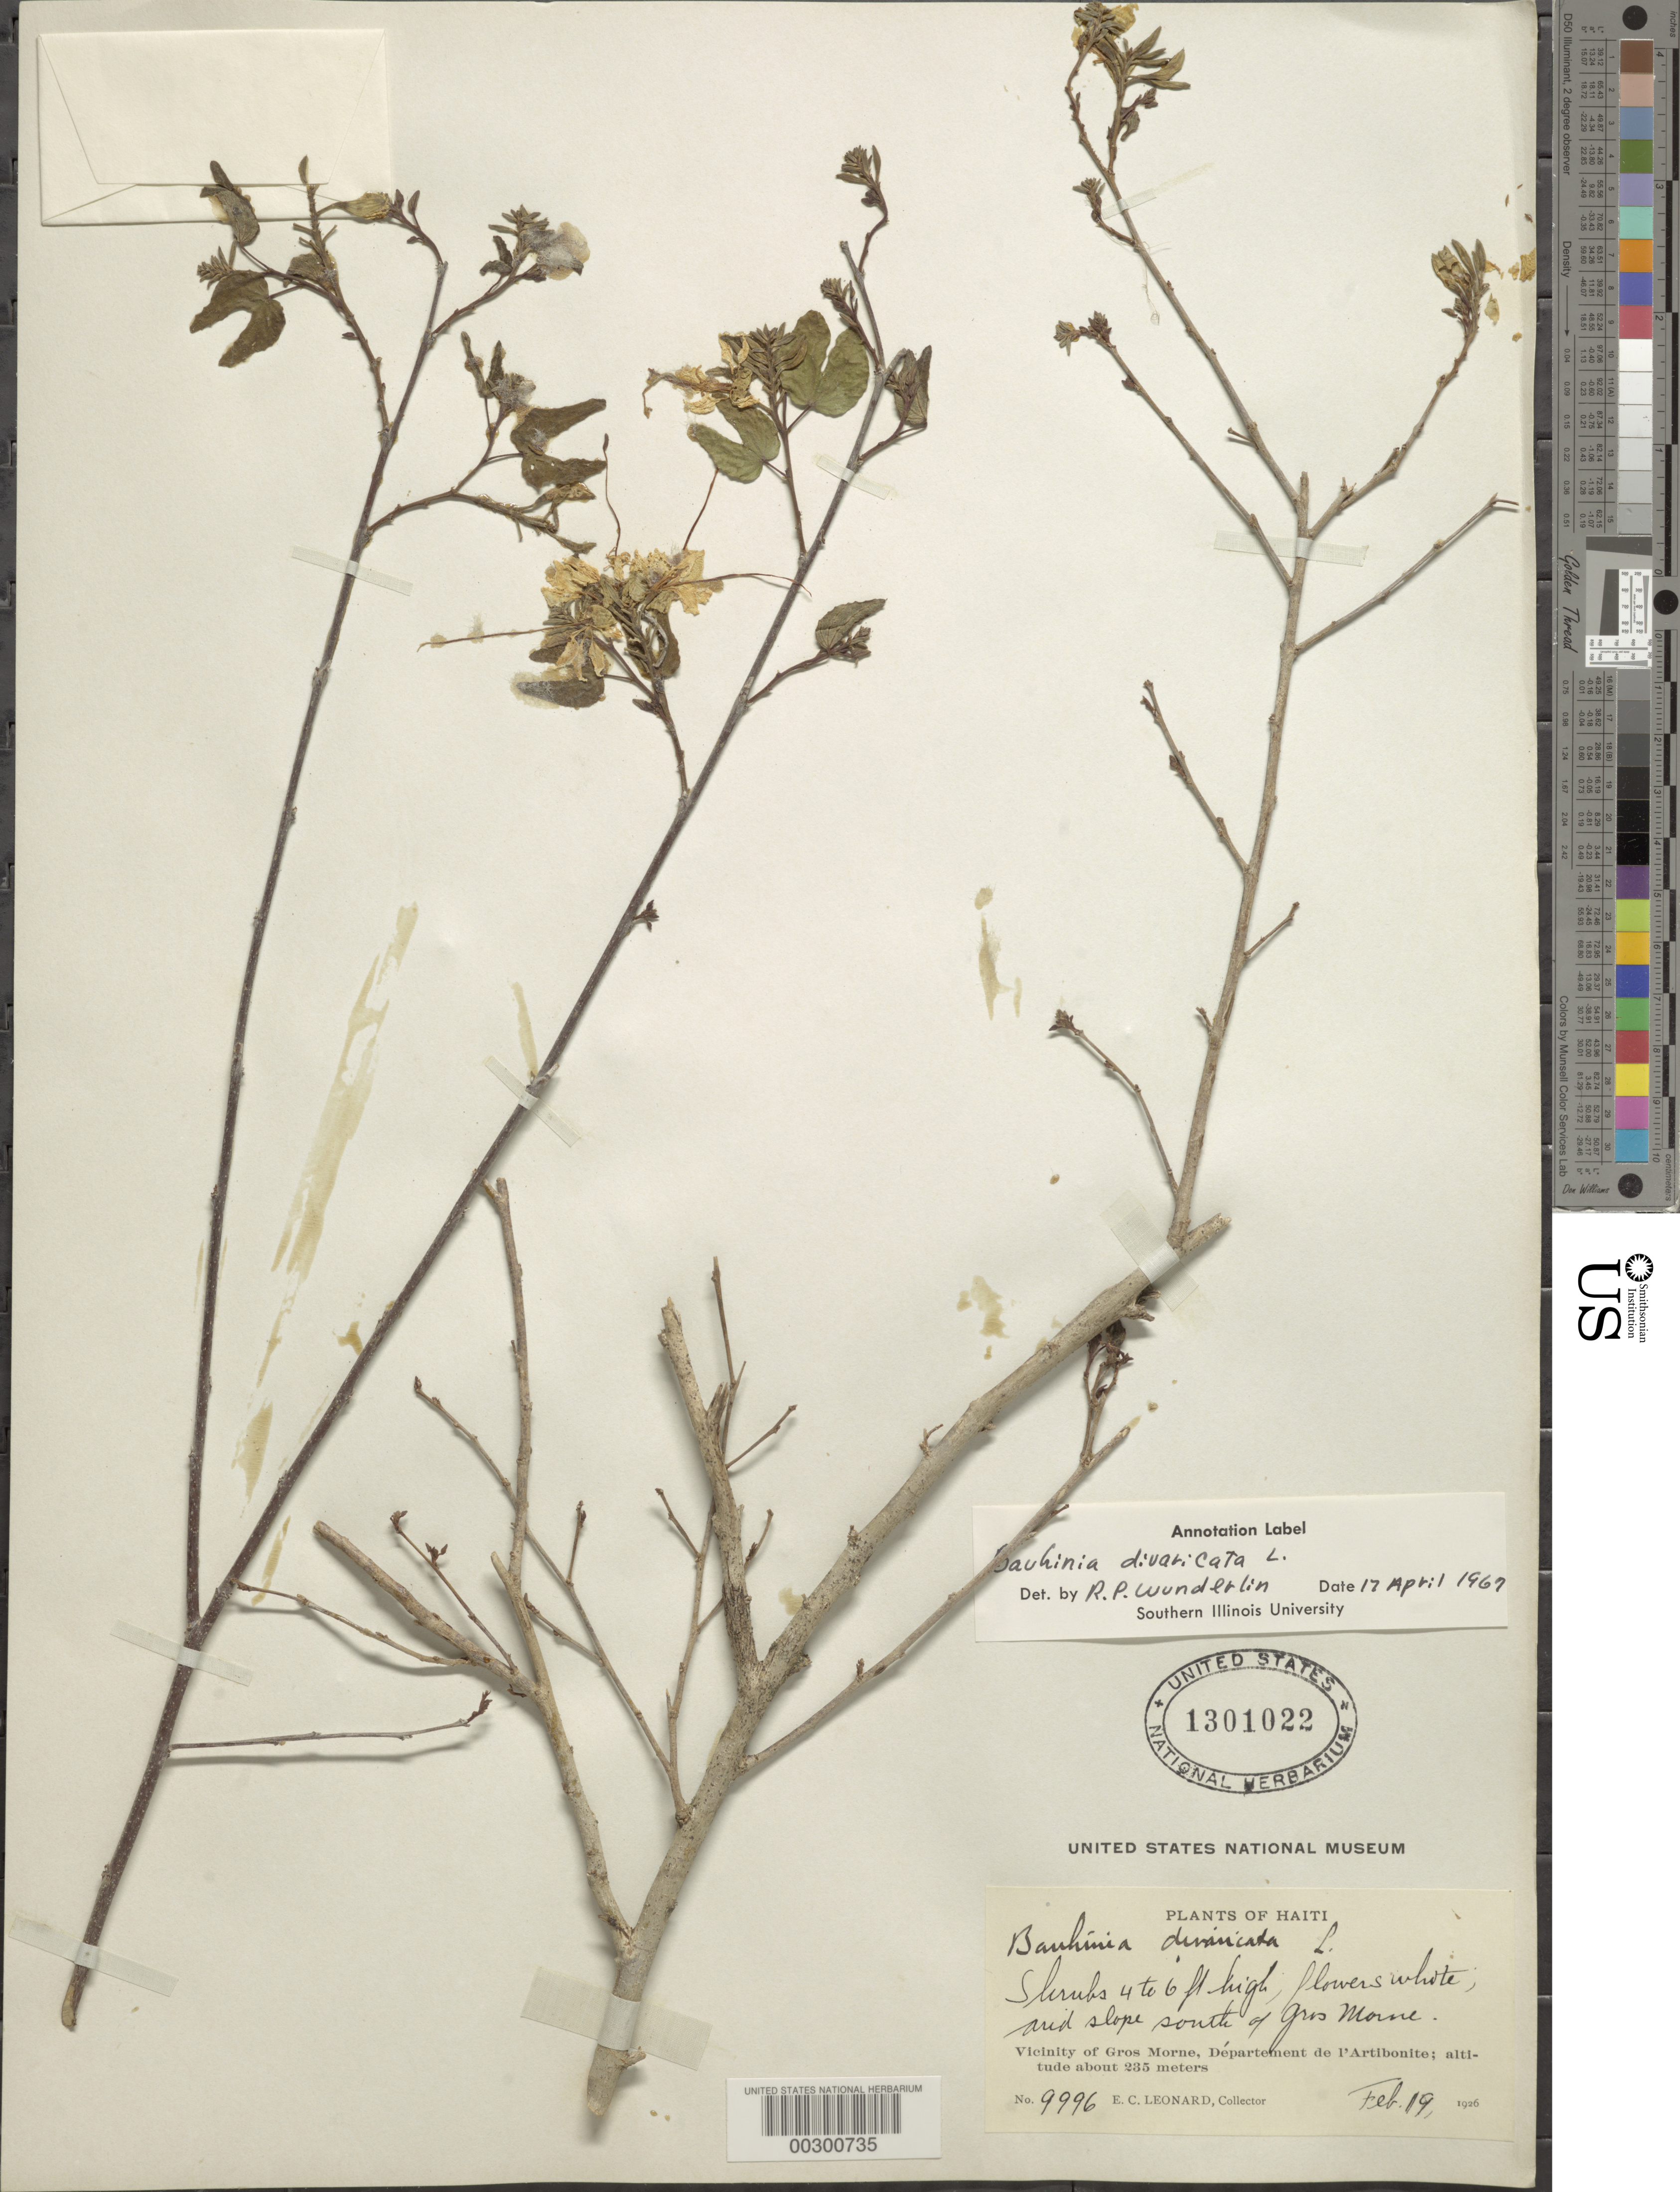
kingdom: Plantae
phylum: Tracheophyta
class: Magnoliopsida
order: Fabales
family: Fabaceae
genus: Bauhinia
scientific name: Bauhinia divaricata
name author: L.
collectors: E. C. Leonard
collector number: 9996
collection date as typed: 19 Feb 1926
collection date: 1926-02-19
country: Haiti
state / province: Artibonite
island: Hispaniola Island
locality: Vicinity of gros morne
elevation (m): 235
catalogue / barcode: US 1301022